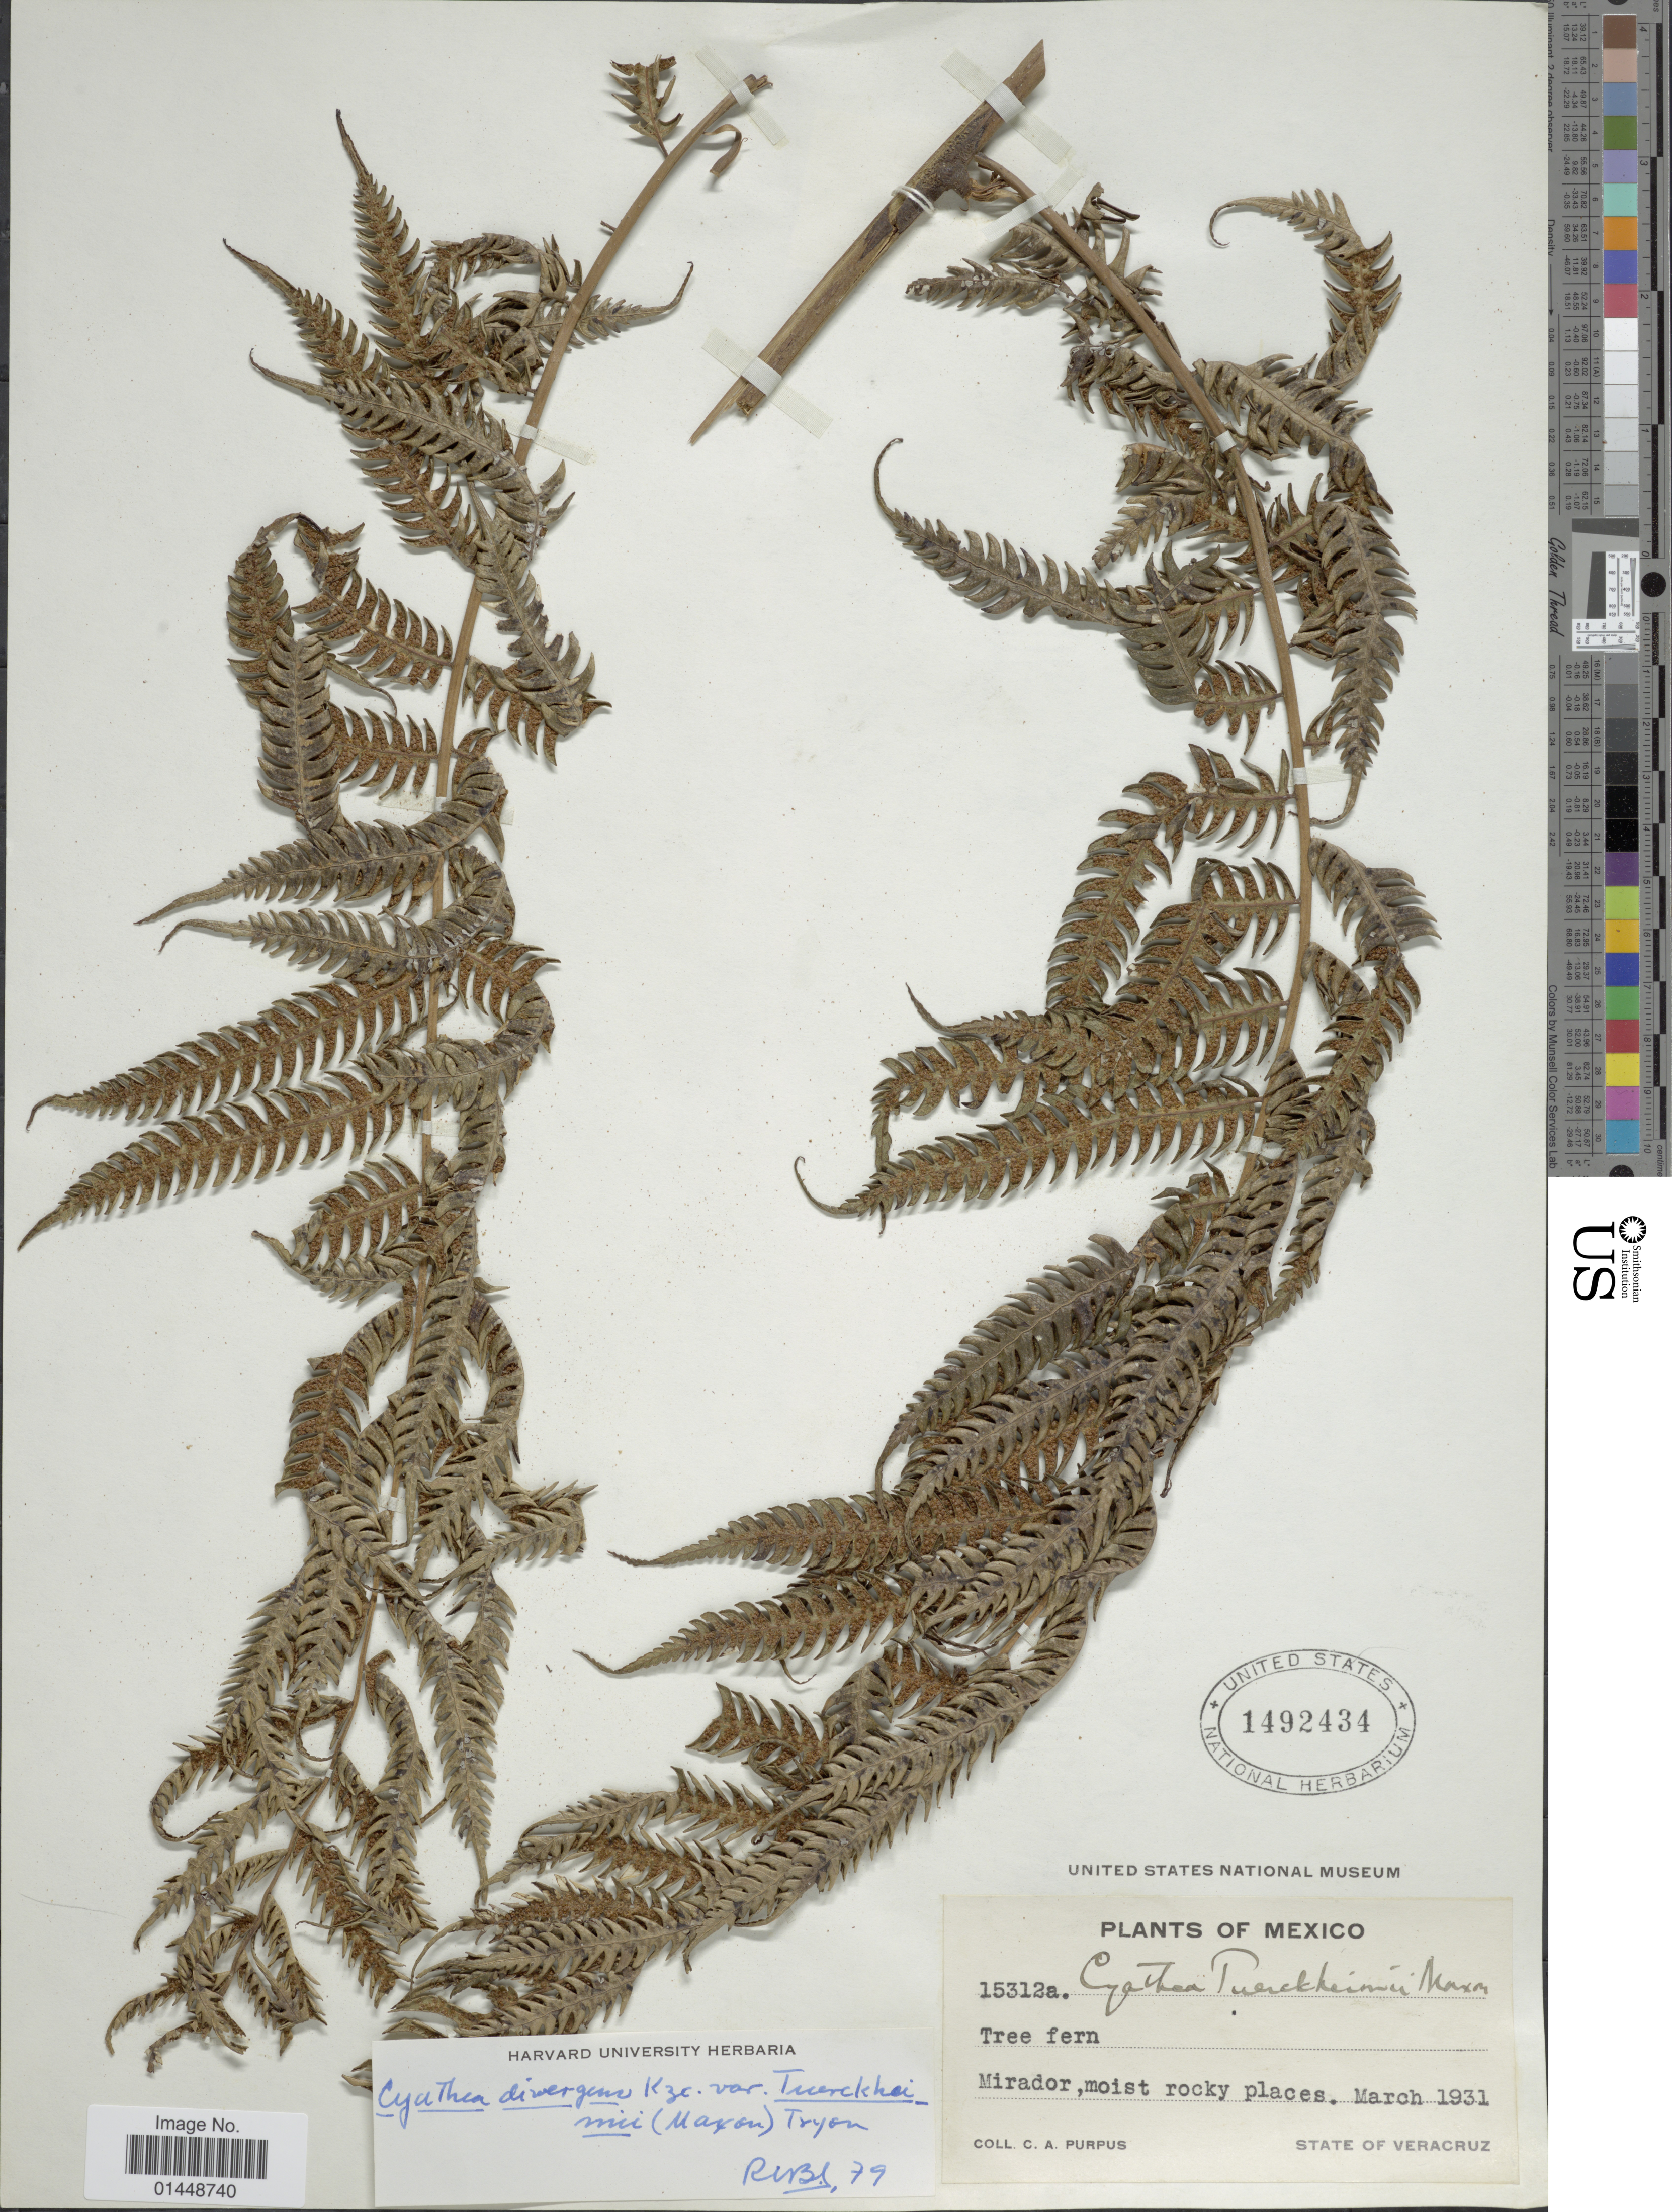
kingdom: Plantae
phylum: Tracheophyta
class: Polypodiopsida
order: Cyatheales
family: Cyatheaceae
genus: Cyathea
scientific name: Cyathea divergens var. tuerckheimii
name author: (Maxon) R.M. Tryon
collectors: C. A. Purpus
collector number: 15312a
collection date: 1931-03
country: Mexico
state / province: Veracruz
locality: Mirador, moist rocky places. State of Veracruz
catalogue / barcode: US 1492434